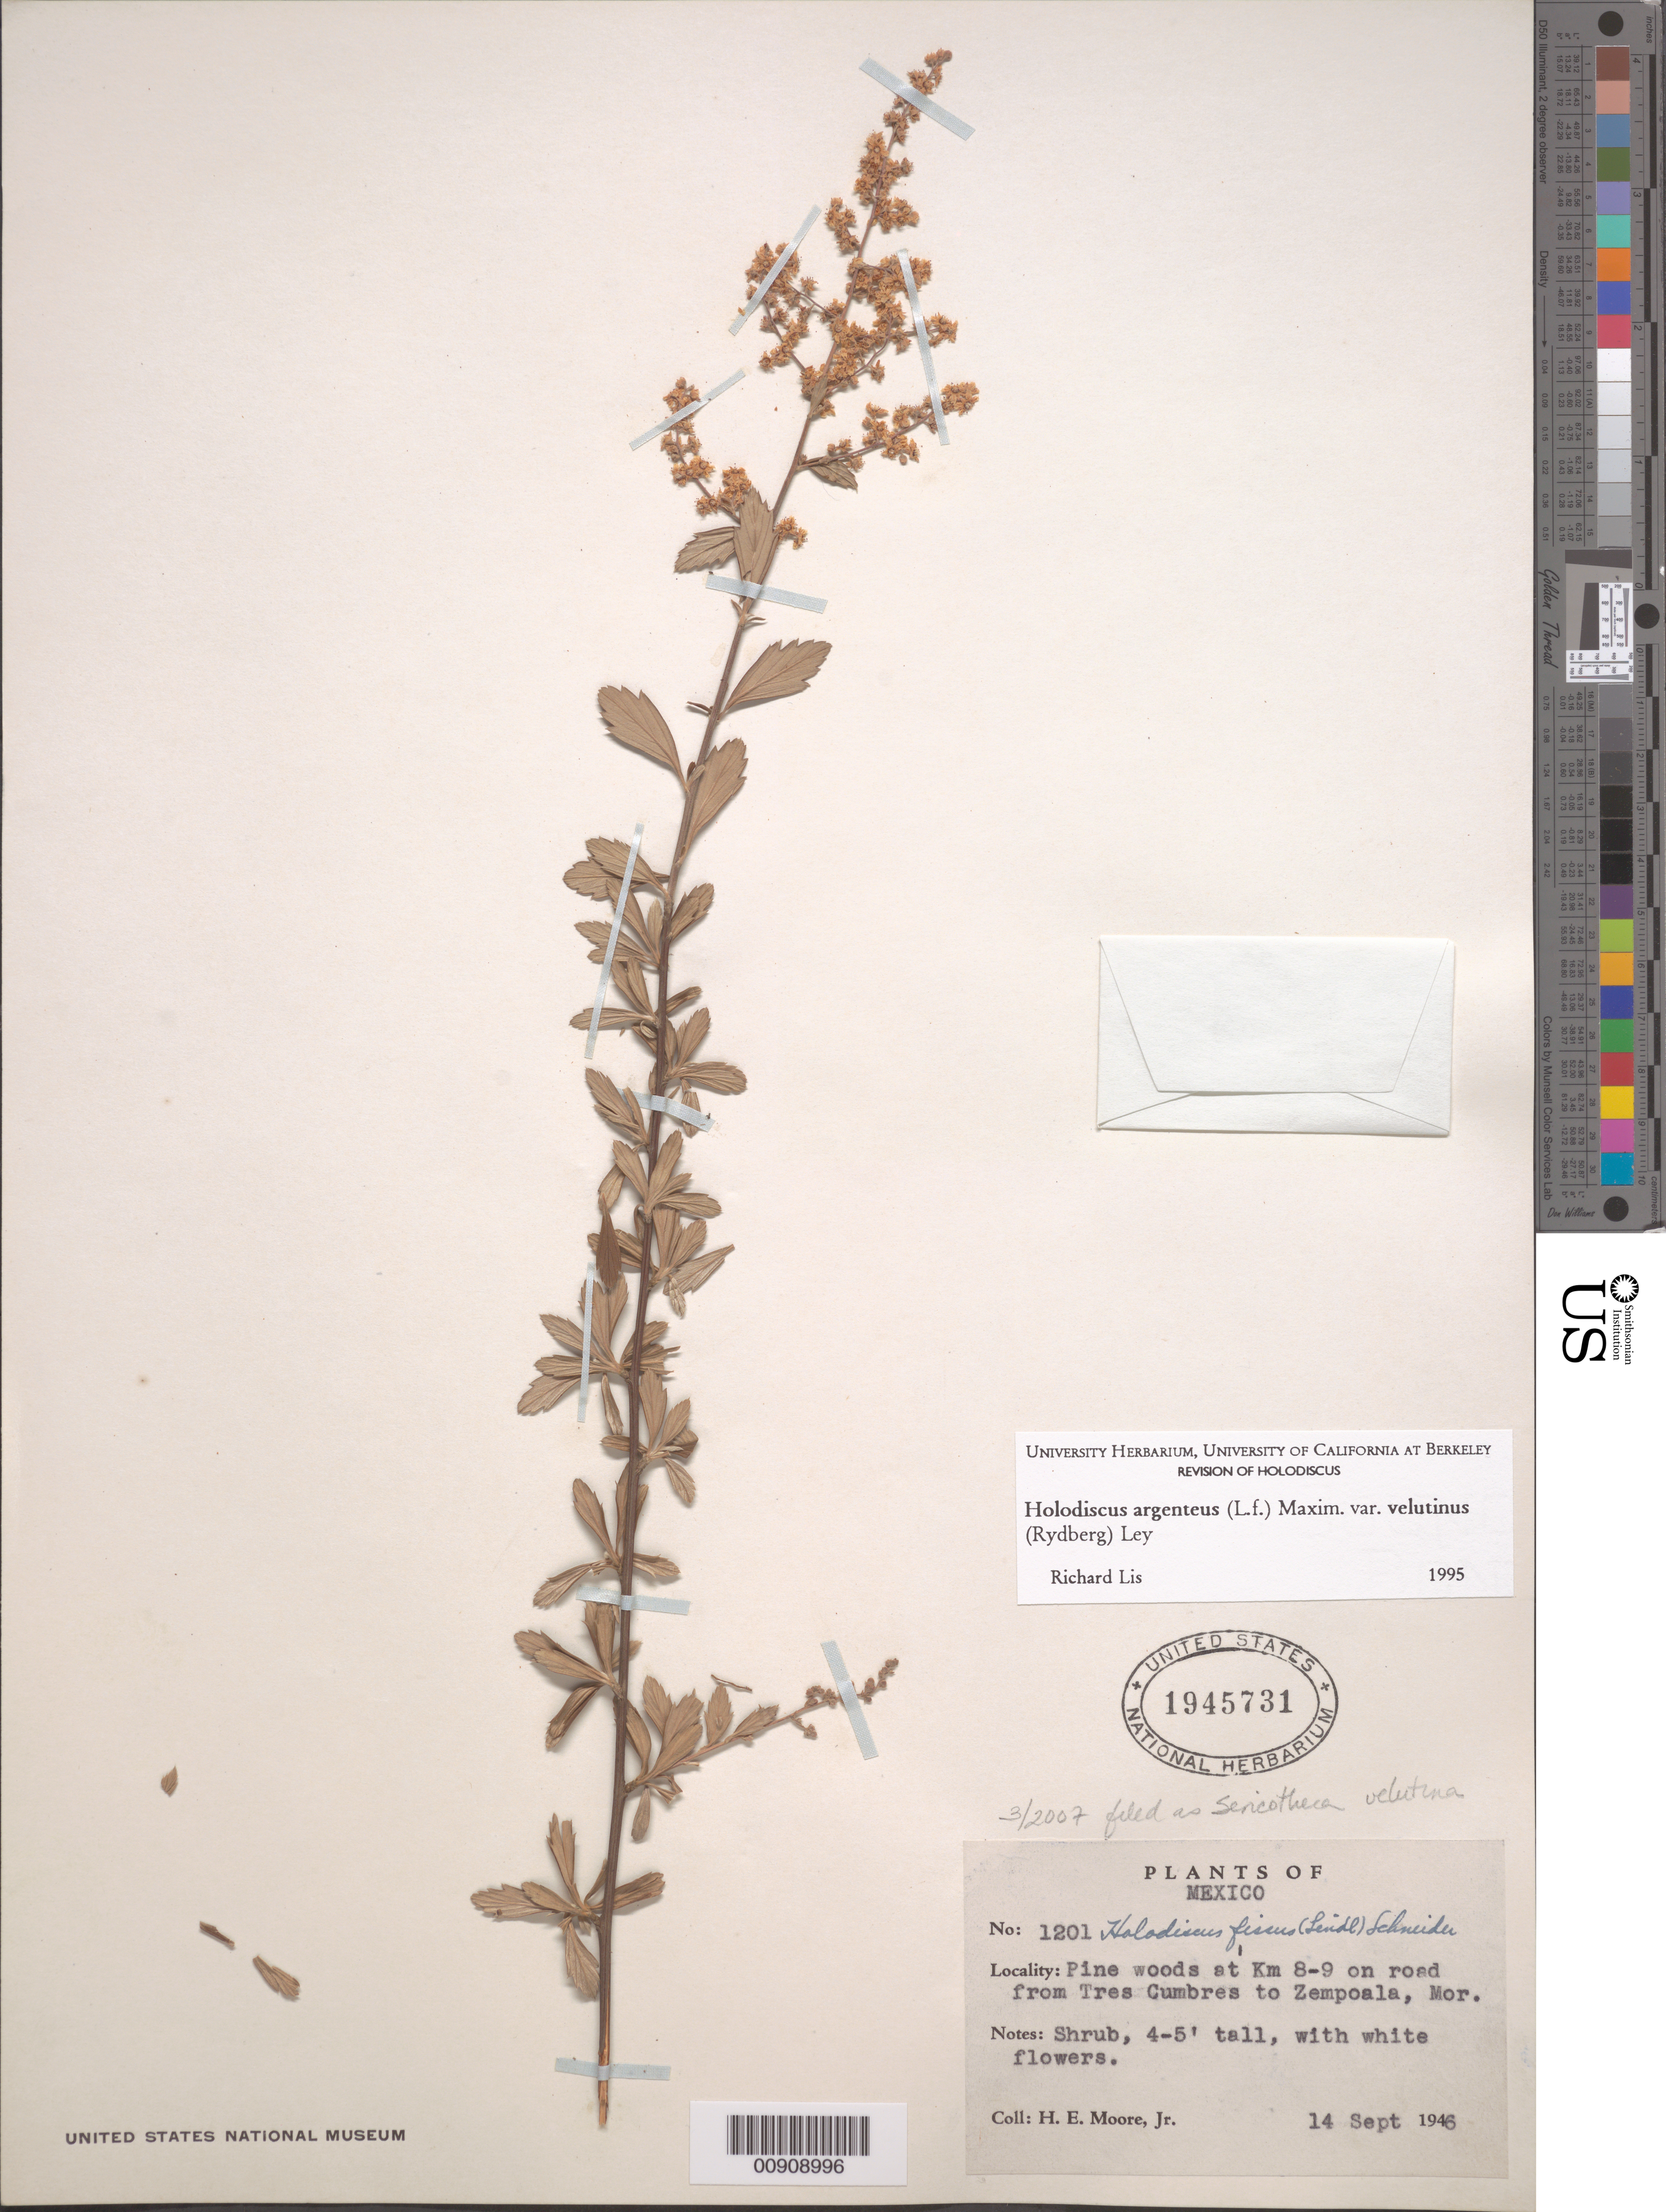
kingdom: Plantae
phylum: Tracheophyta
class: Magnoliopsida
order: Rosales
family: Rosaceae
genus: Holodiscus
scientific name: Holodiscus velutinus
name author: (Rydb.) Standl.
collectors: H. E. Moore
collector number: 1201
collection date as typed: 14 Sep 1946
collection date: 1946-09-14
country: Mexico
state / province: Morelos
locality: Km 8-9 on road from Tres Cumbres to Zempoala, Morelos.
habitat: Pine woods.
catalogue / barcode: US 1945731